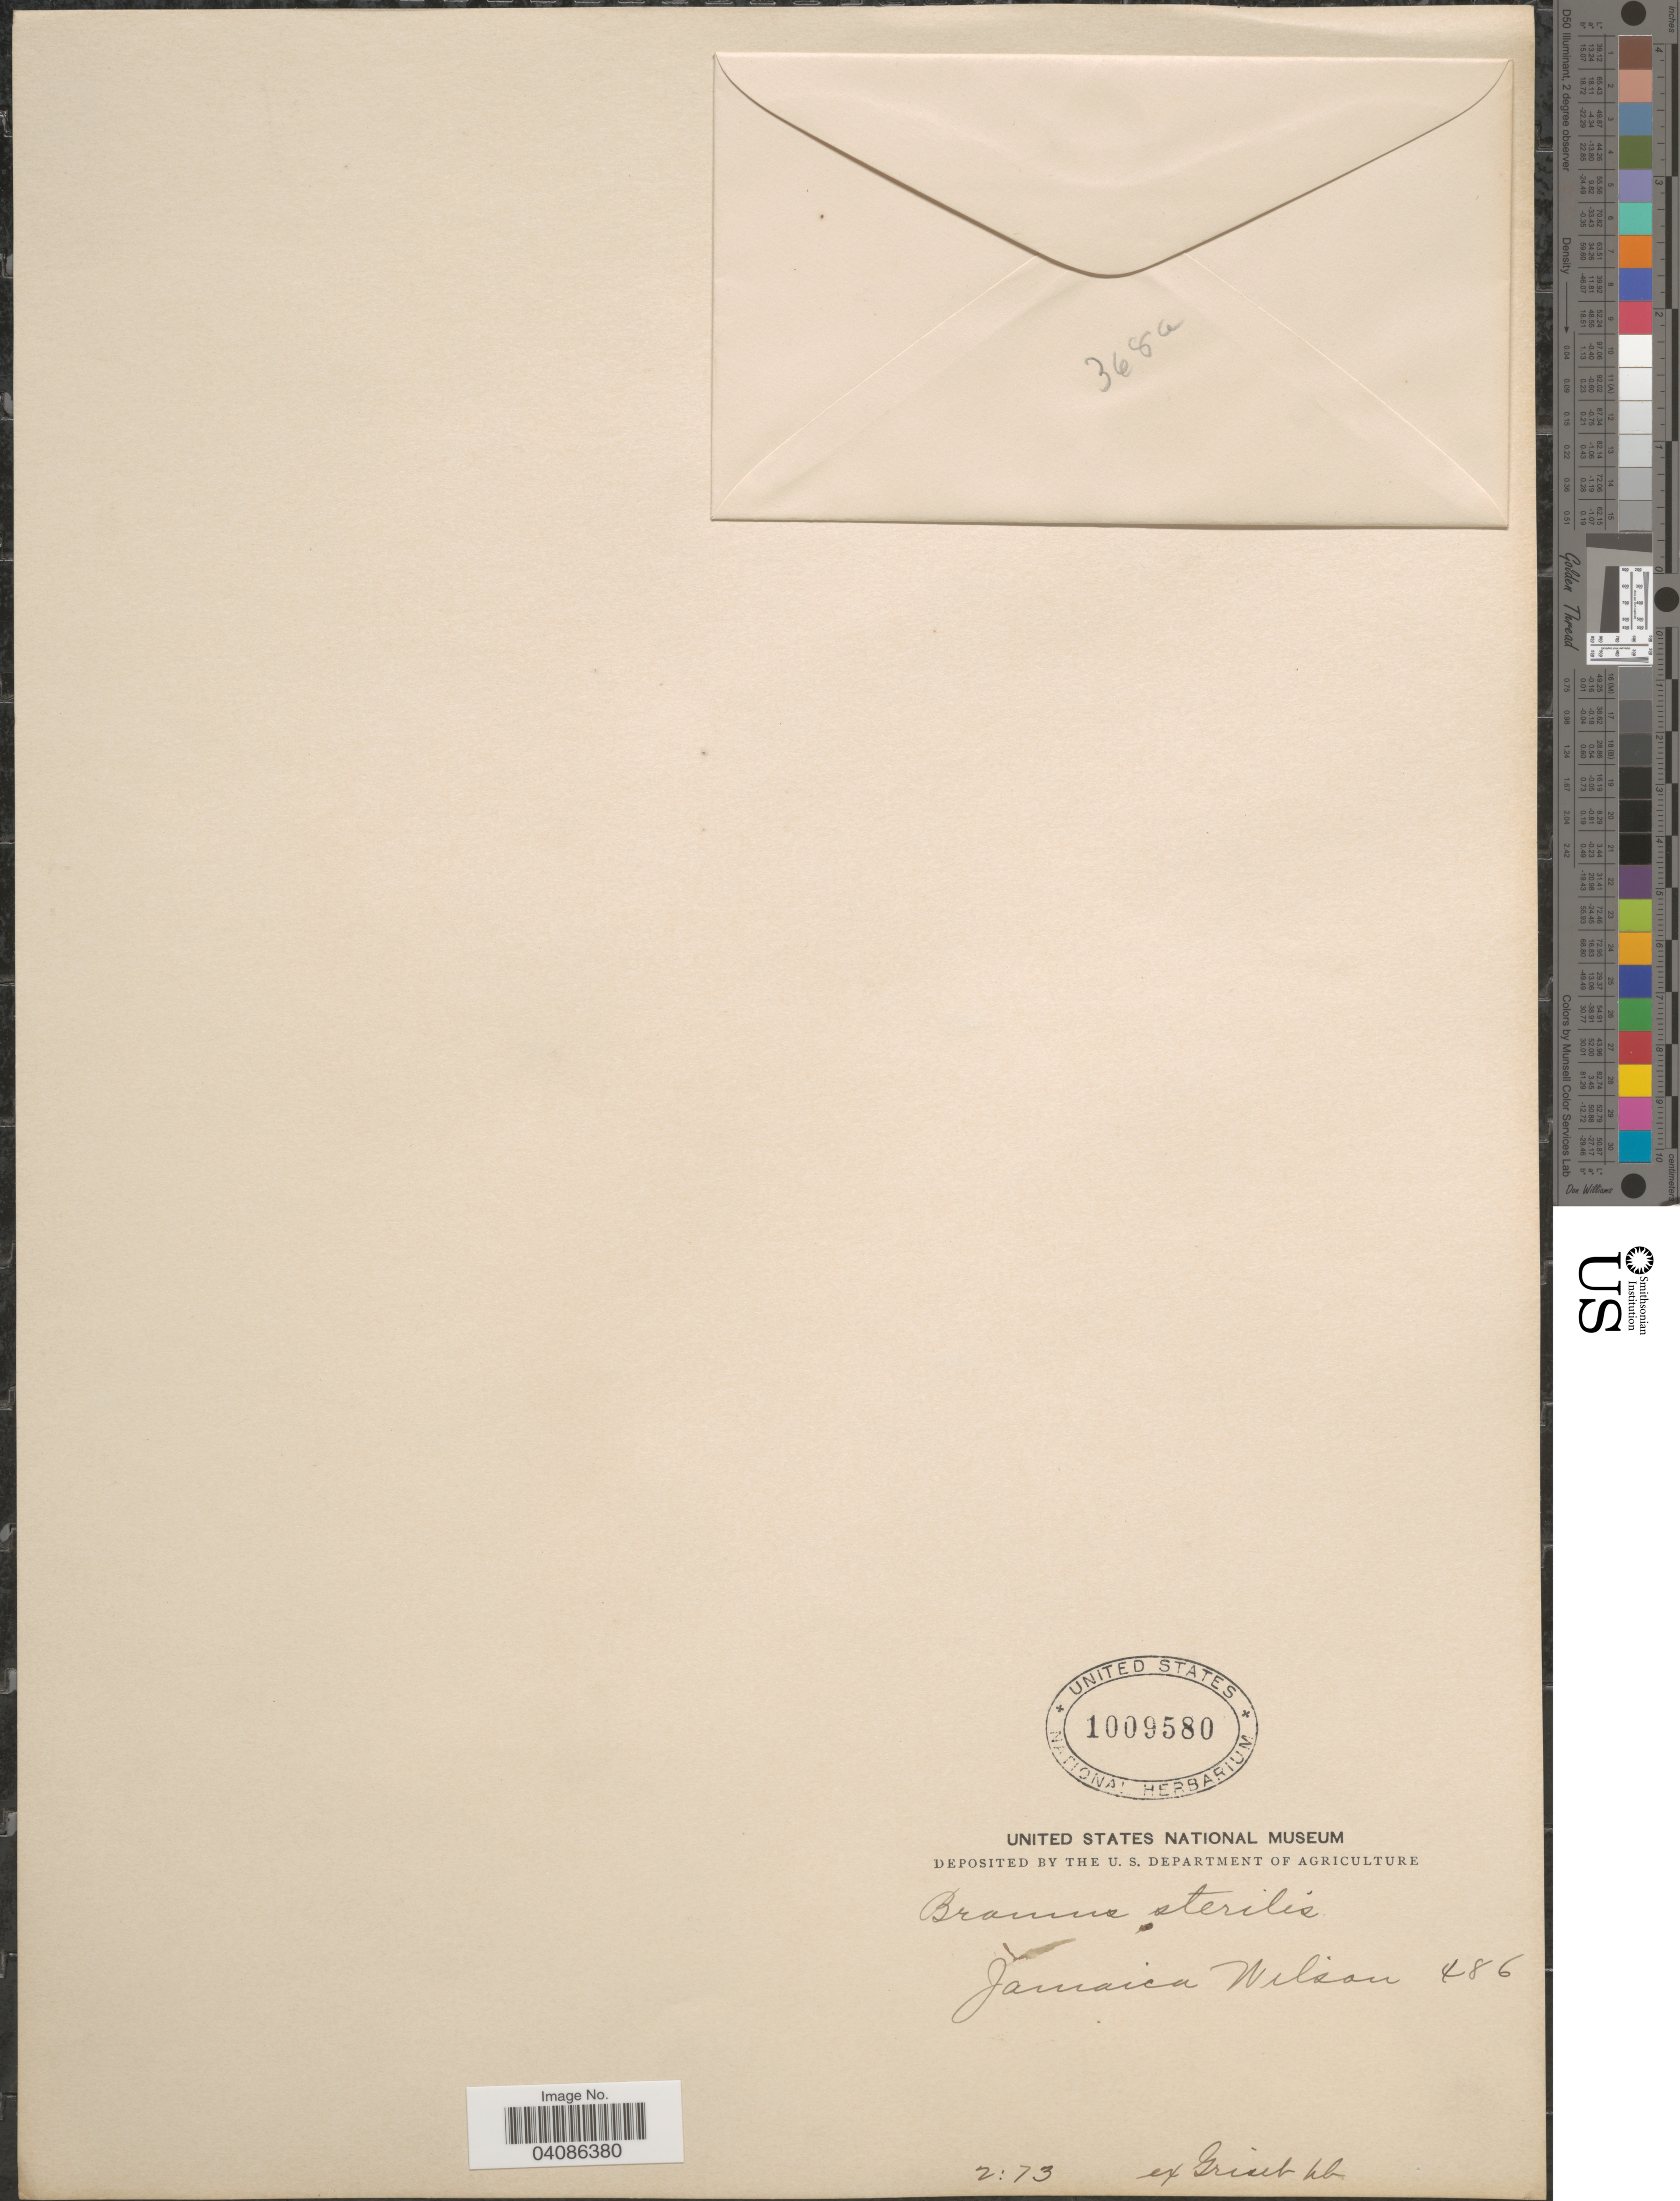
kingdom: Plantae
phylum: Tracheophyta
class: Liliopsida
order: Poales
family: Poaceae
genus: Bromus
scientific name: Bromus sterilis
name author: L.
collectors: -- Wilson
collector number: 486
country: Jamaica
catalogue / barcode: US 1009580